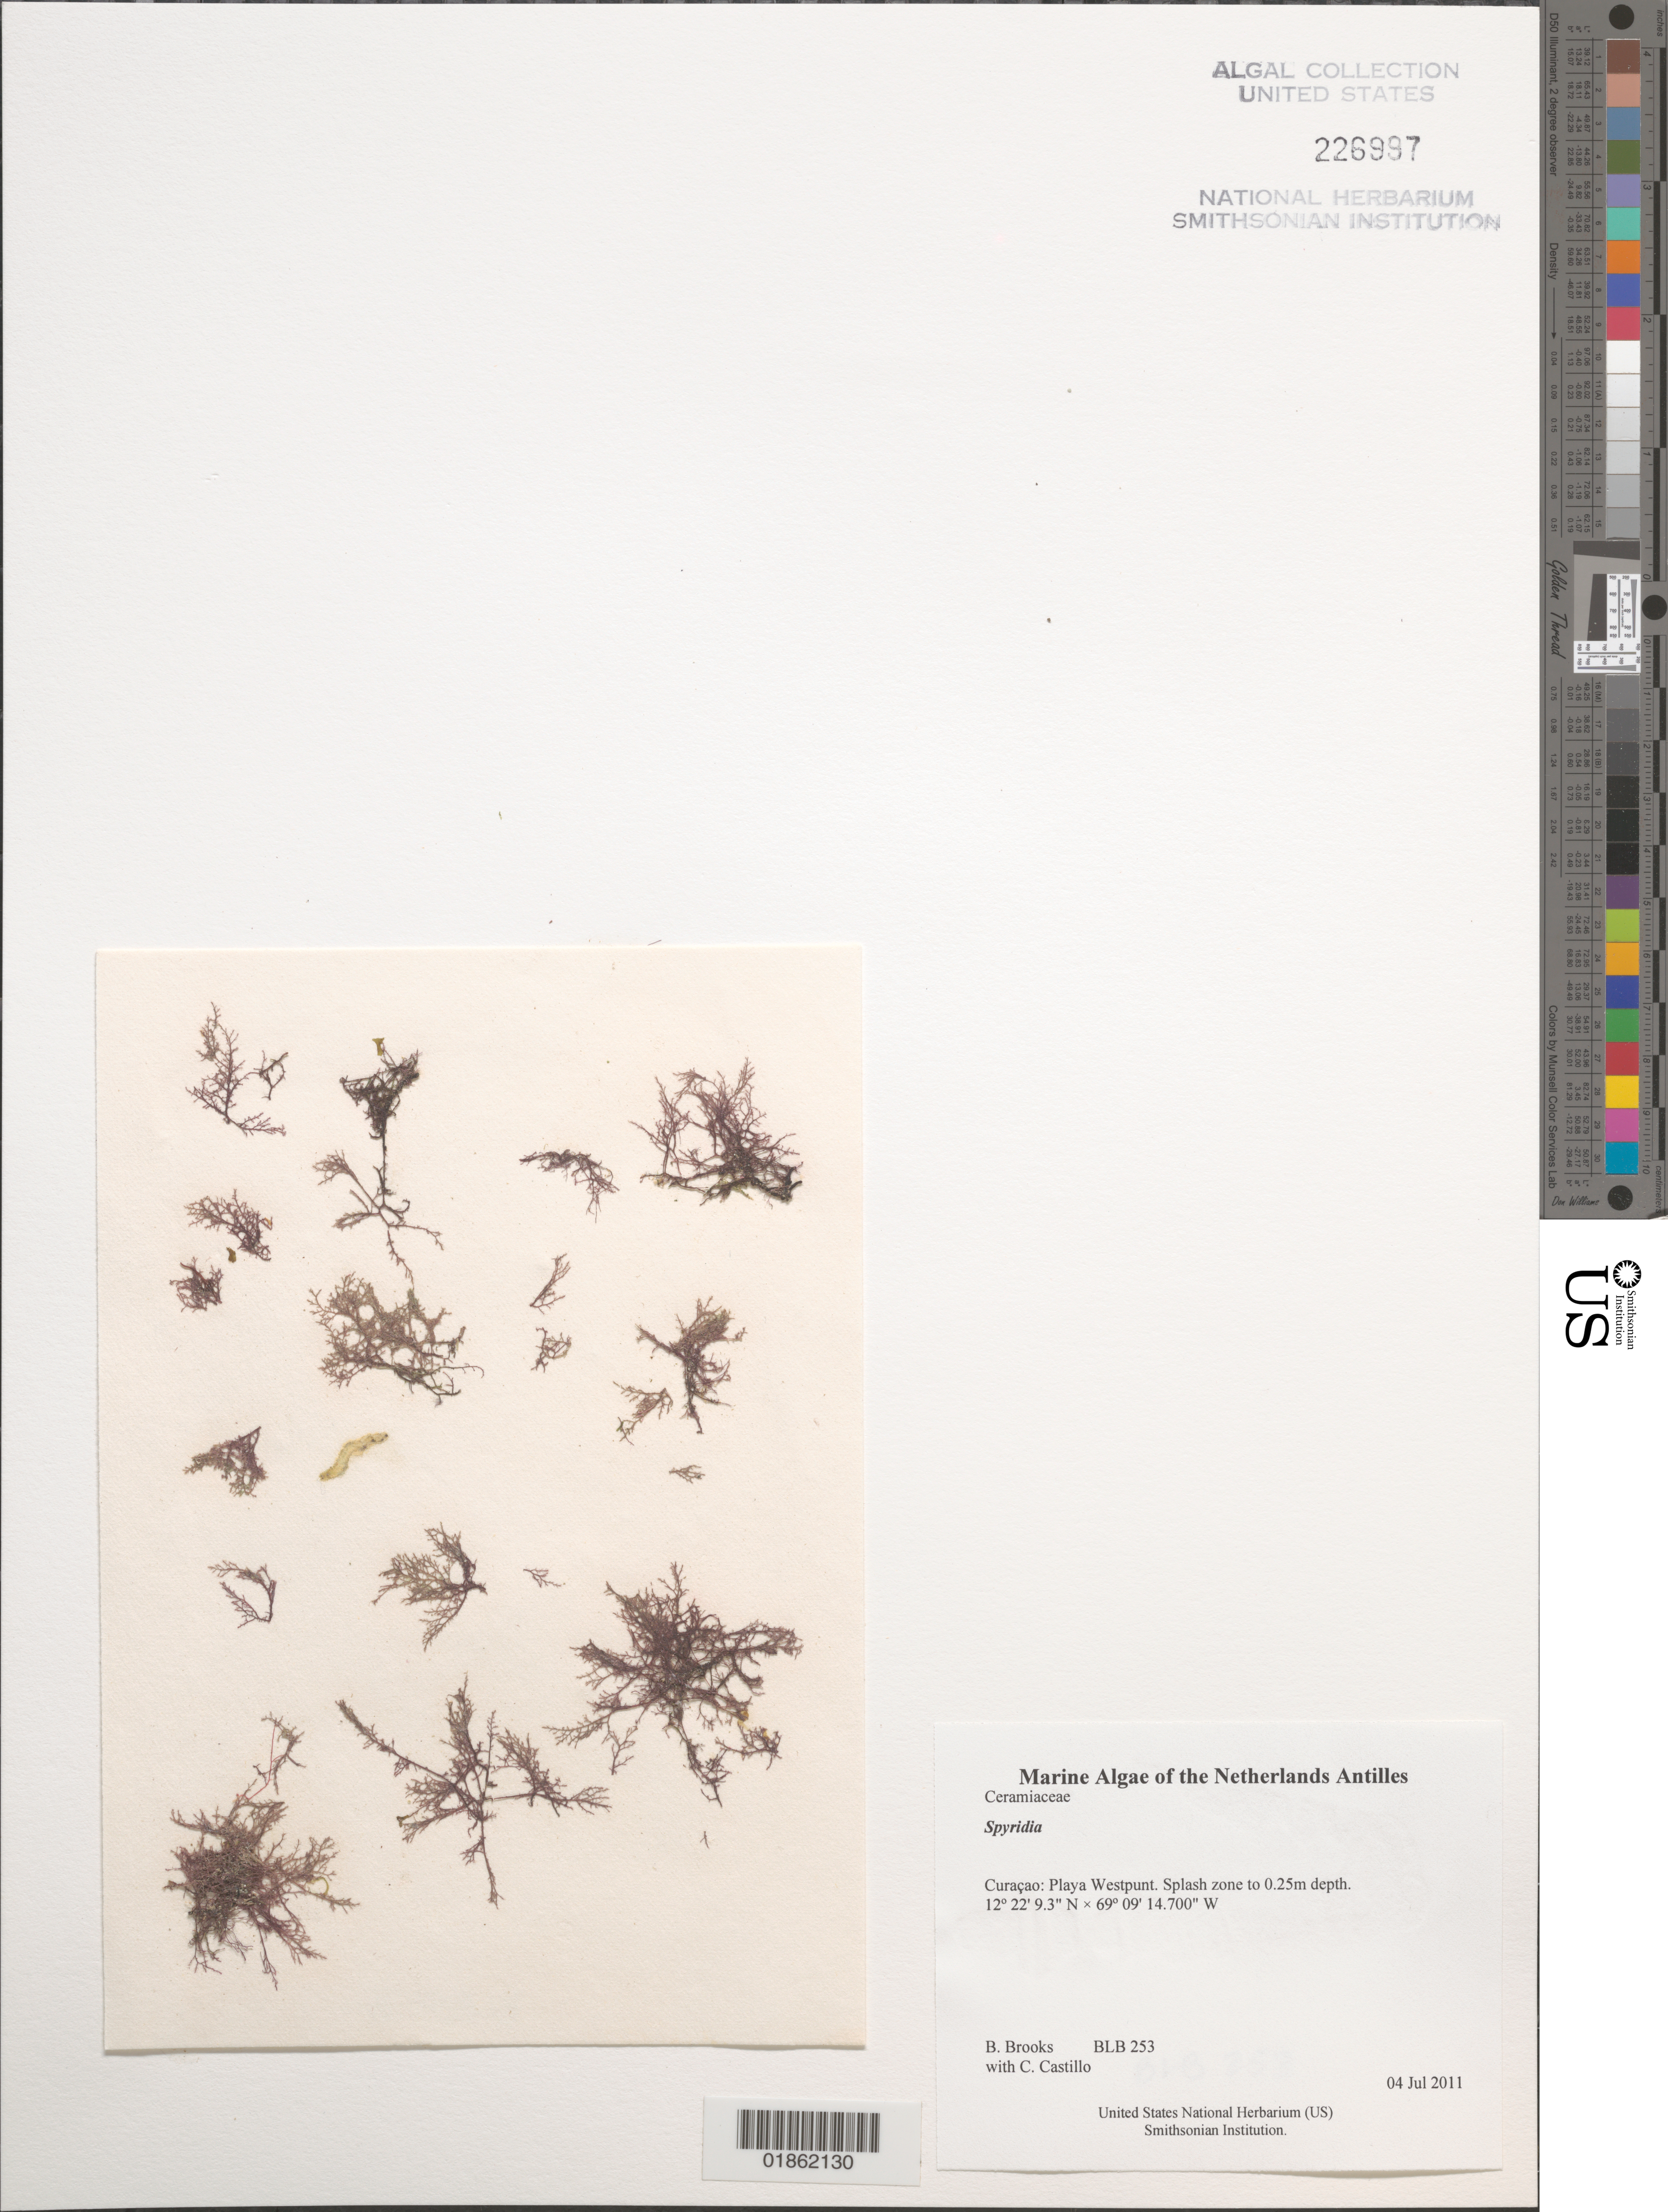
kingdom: Plantae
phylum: Rhodophyta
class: Florideophyceae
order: Ceramiales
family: Spyridiaceae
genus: Spyridia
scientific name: Spyridia sp.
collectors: B. Brooks & C. Castillo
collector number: BLB 253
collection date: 2011-07-04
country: Curaçao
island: Curaçao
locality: Playa Westpunt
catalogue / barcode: US 226997